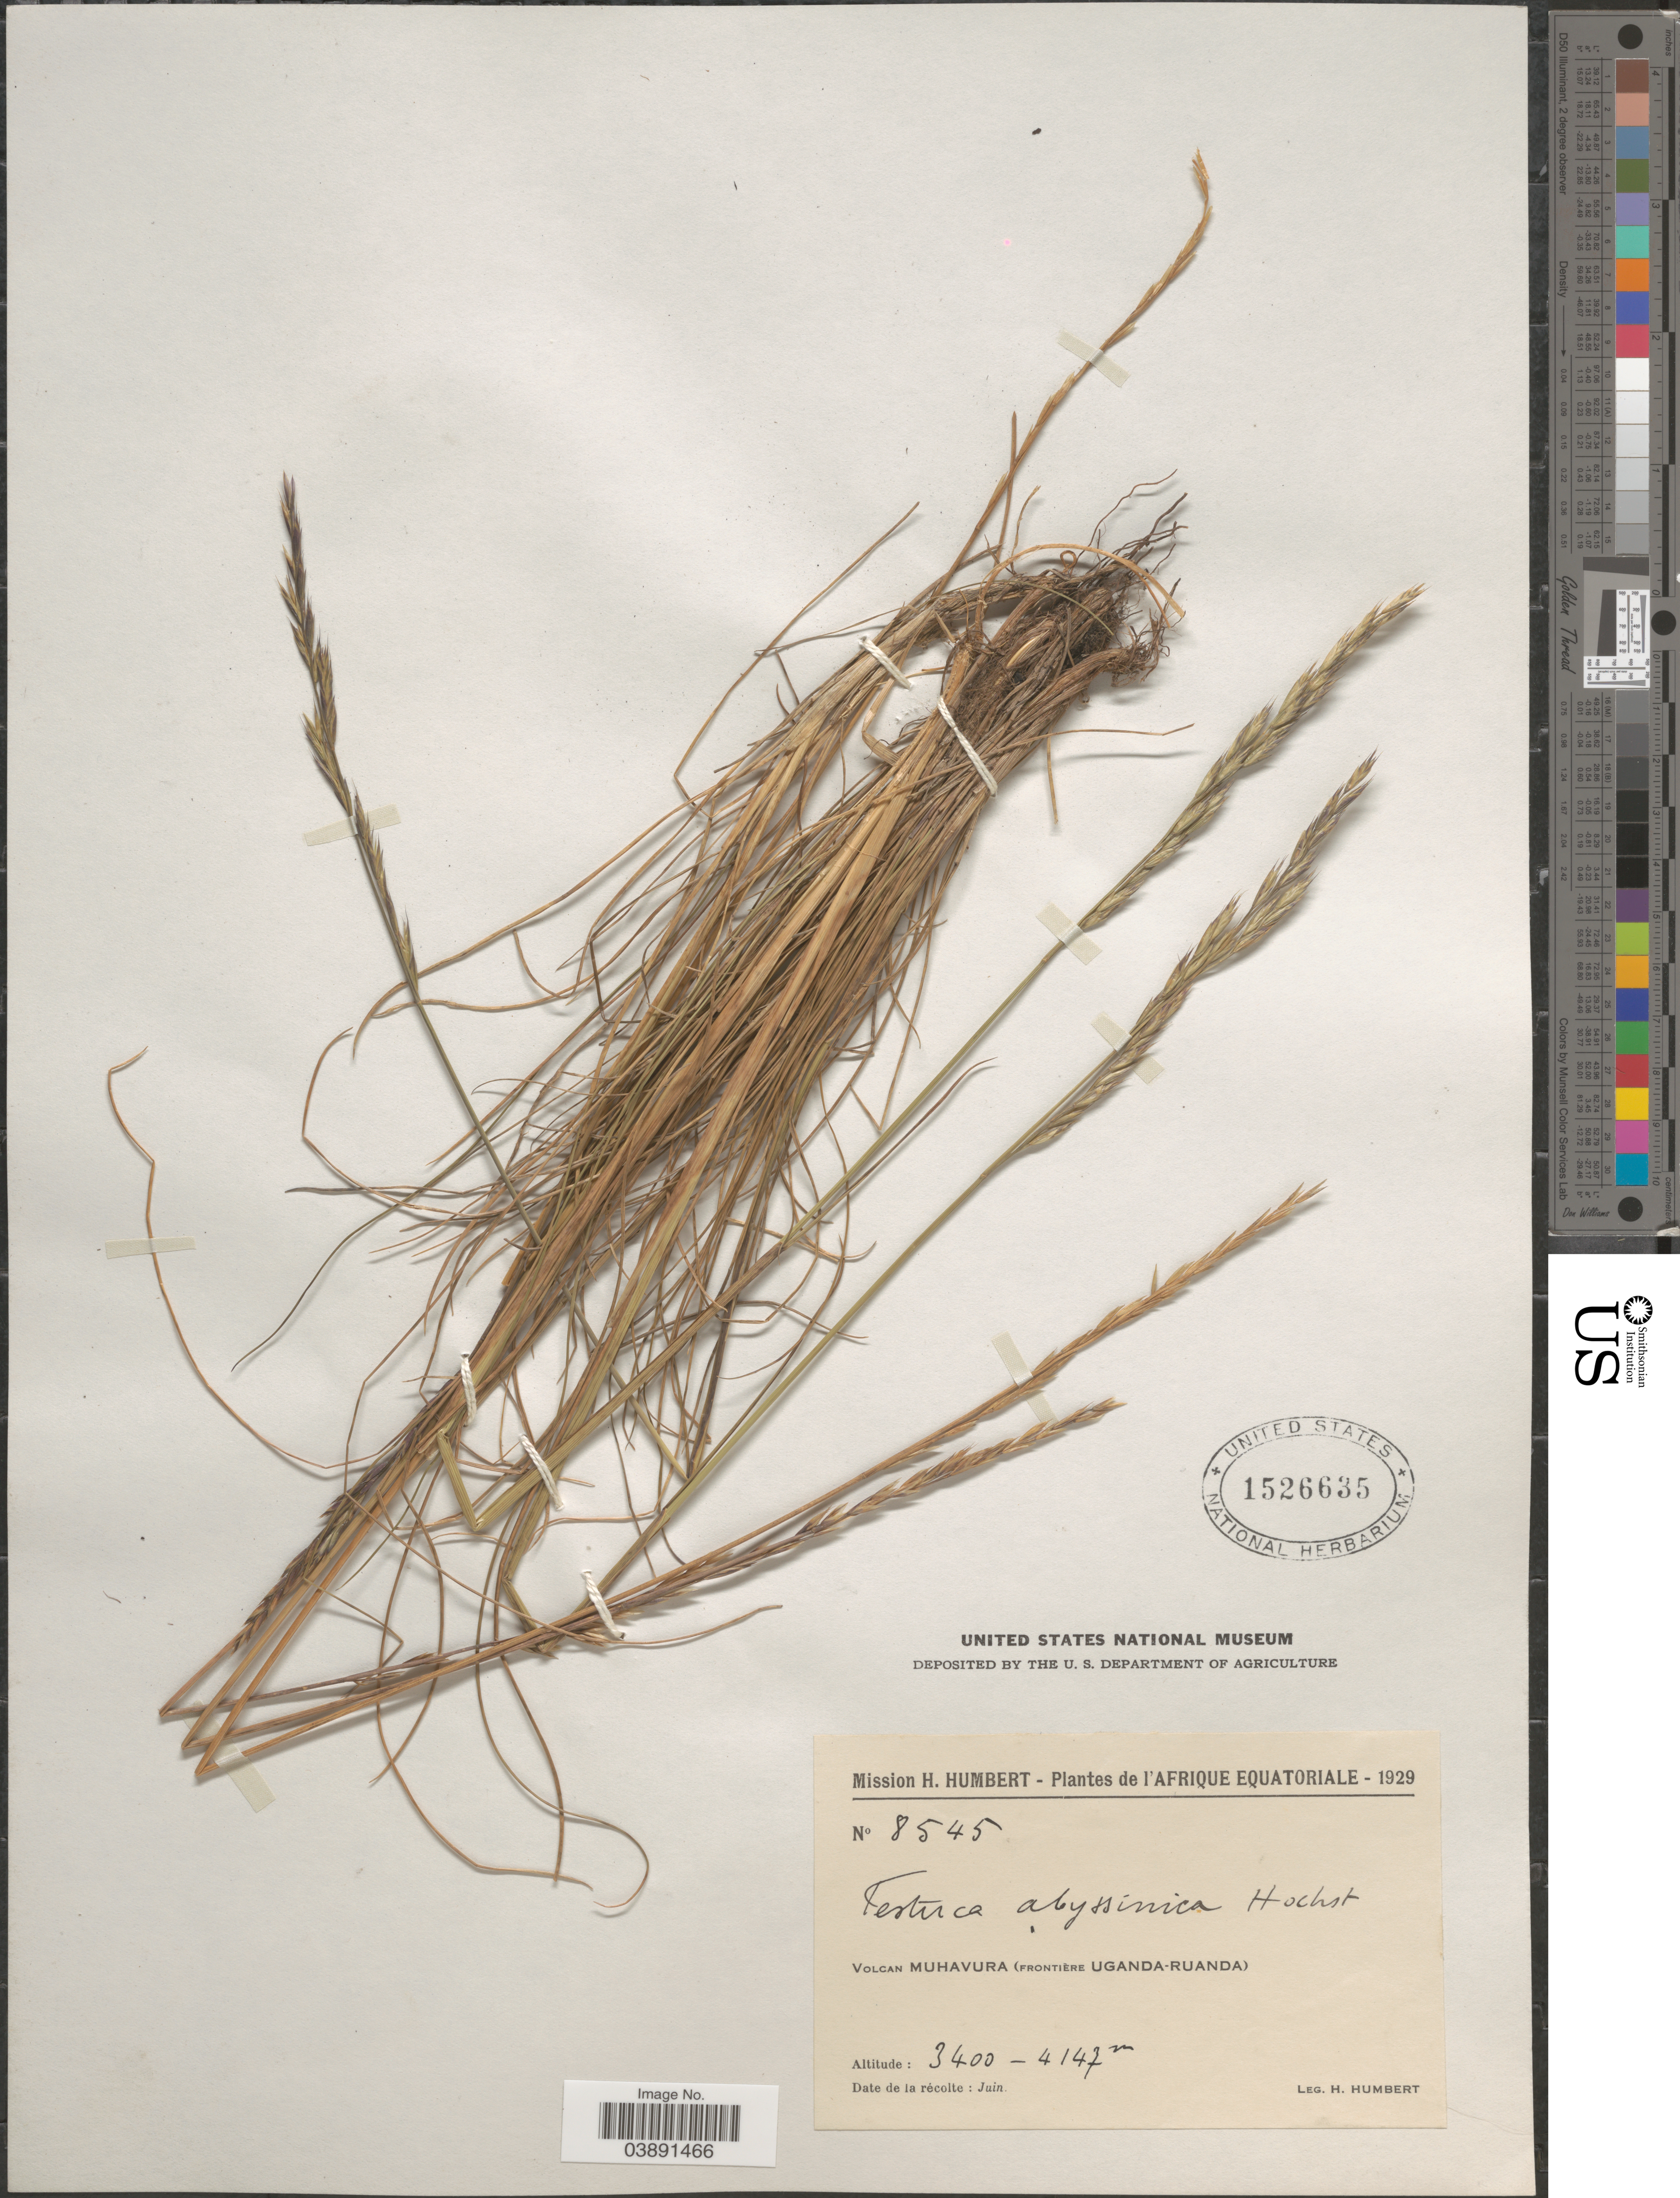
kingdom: Plantae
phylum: Tracheophyta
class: Liliopsida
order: Poales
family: Poaceae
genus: Festuca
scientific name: Festuca abyssinica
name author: Hochst. ex A. Rich.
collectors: H. Humbert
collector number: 8545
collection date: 1929-06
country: Uganda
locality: L'Afrique Equatoriale. Volcan Muhavura (frontière Uganda-Ruanda).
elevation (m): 3400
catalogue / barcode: US 1526635